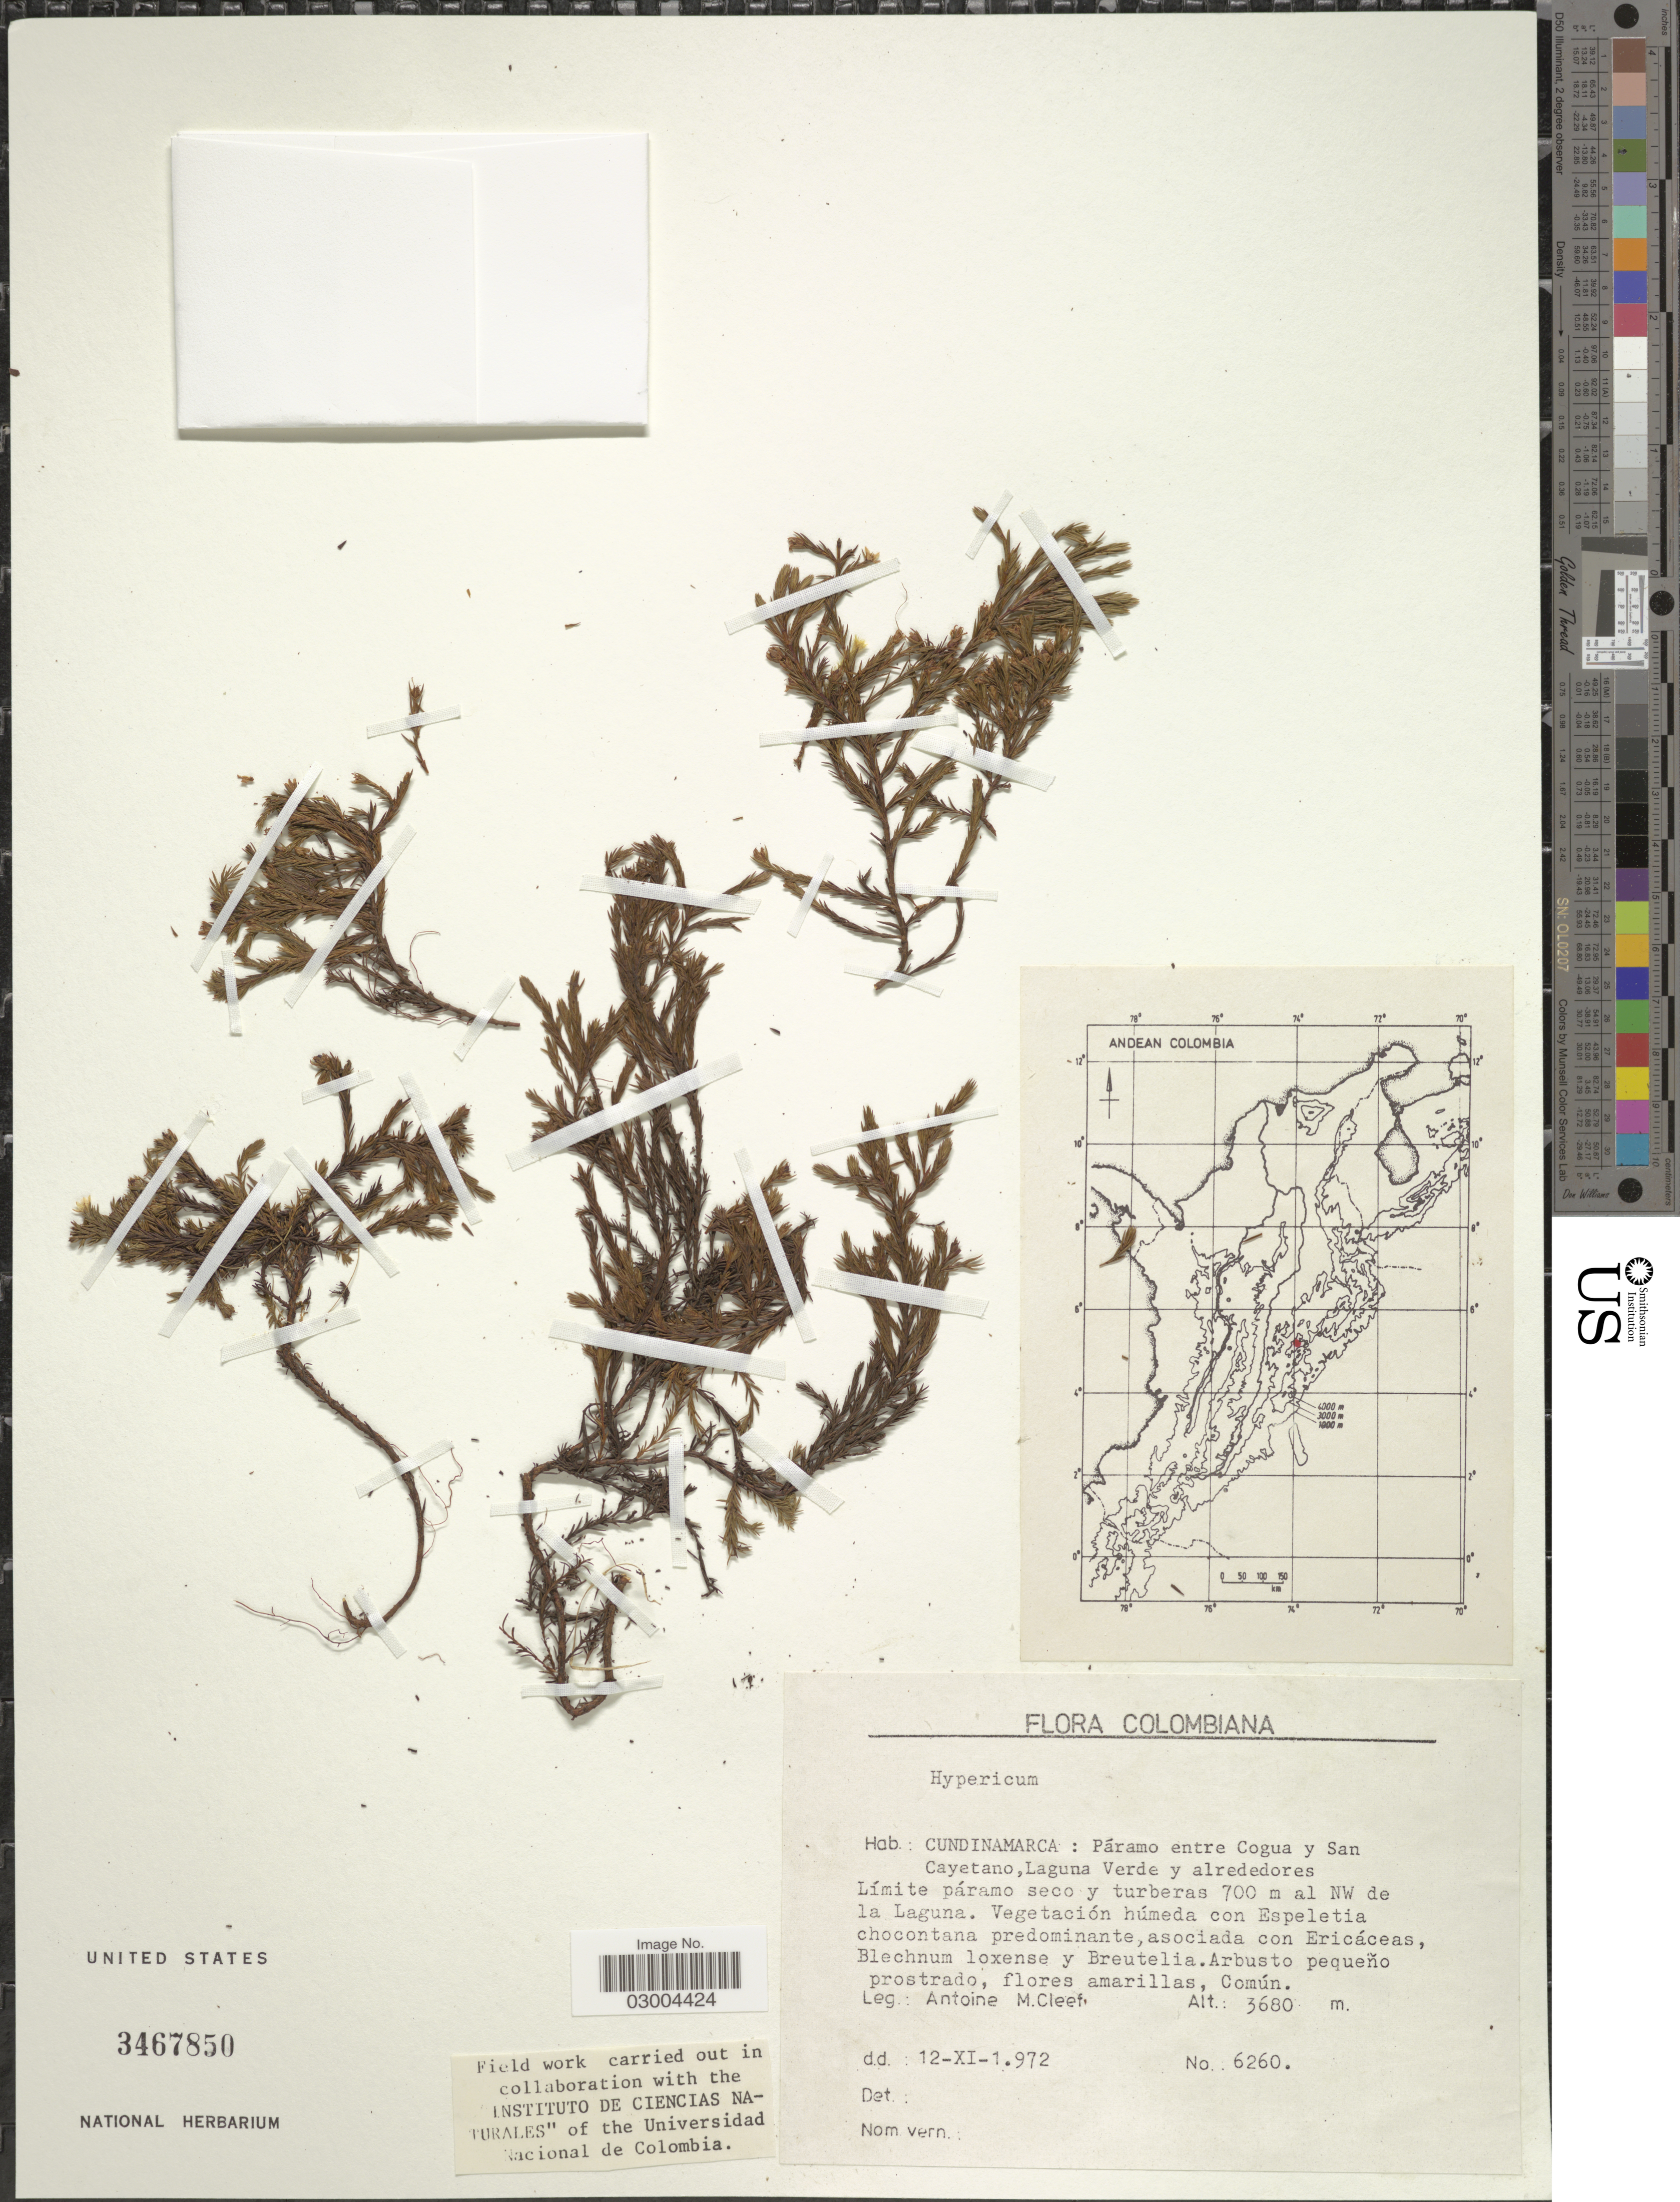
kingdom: Plantae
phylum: Tracheophyta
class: Magnoliopsida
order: Malpighiales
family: Hypericaceae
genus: Hypericum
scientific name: Hypericum sp.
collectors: A. M. Cleef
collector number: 6260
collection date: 1972-11-12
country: Colombia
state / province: Cundinamarca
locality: Páramo entre Cogua y San Cayetano, Laguna Verde y alrededores Límite páramo seco y turberas 700 m al NW de la Laguna.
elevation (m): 3680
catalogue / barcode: US 3467850